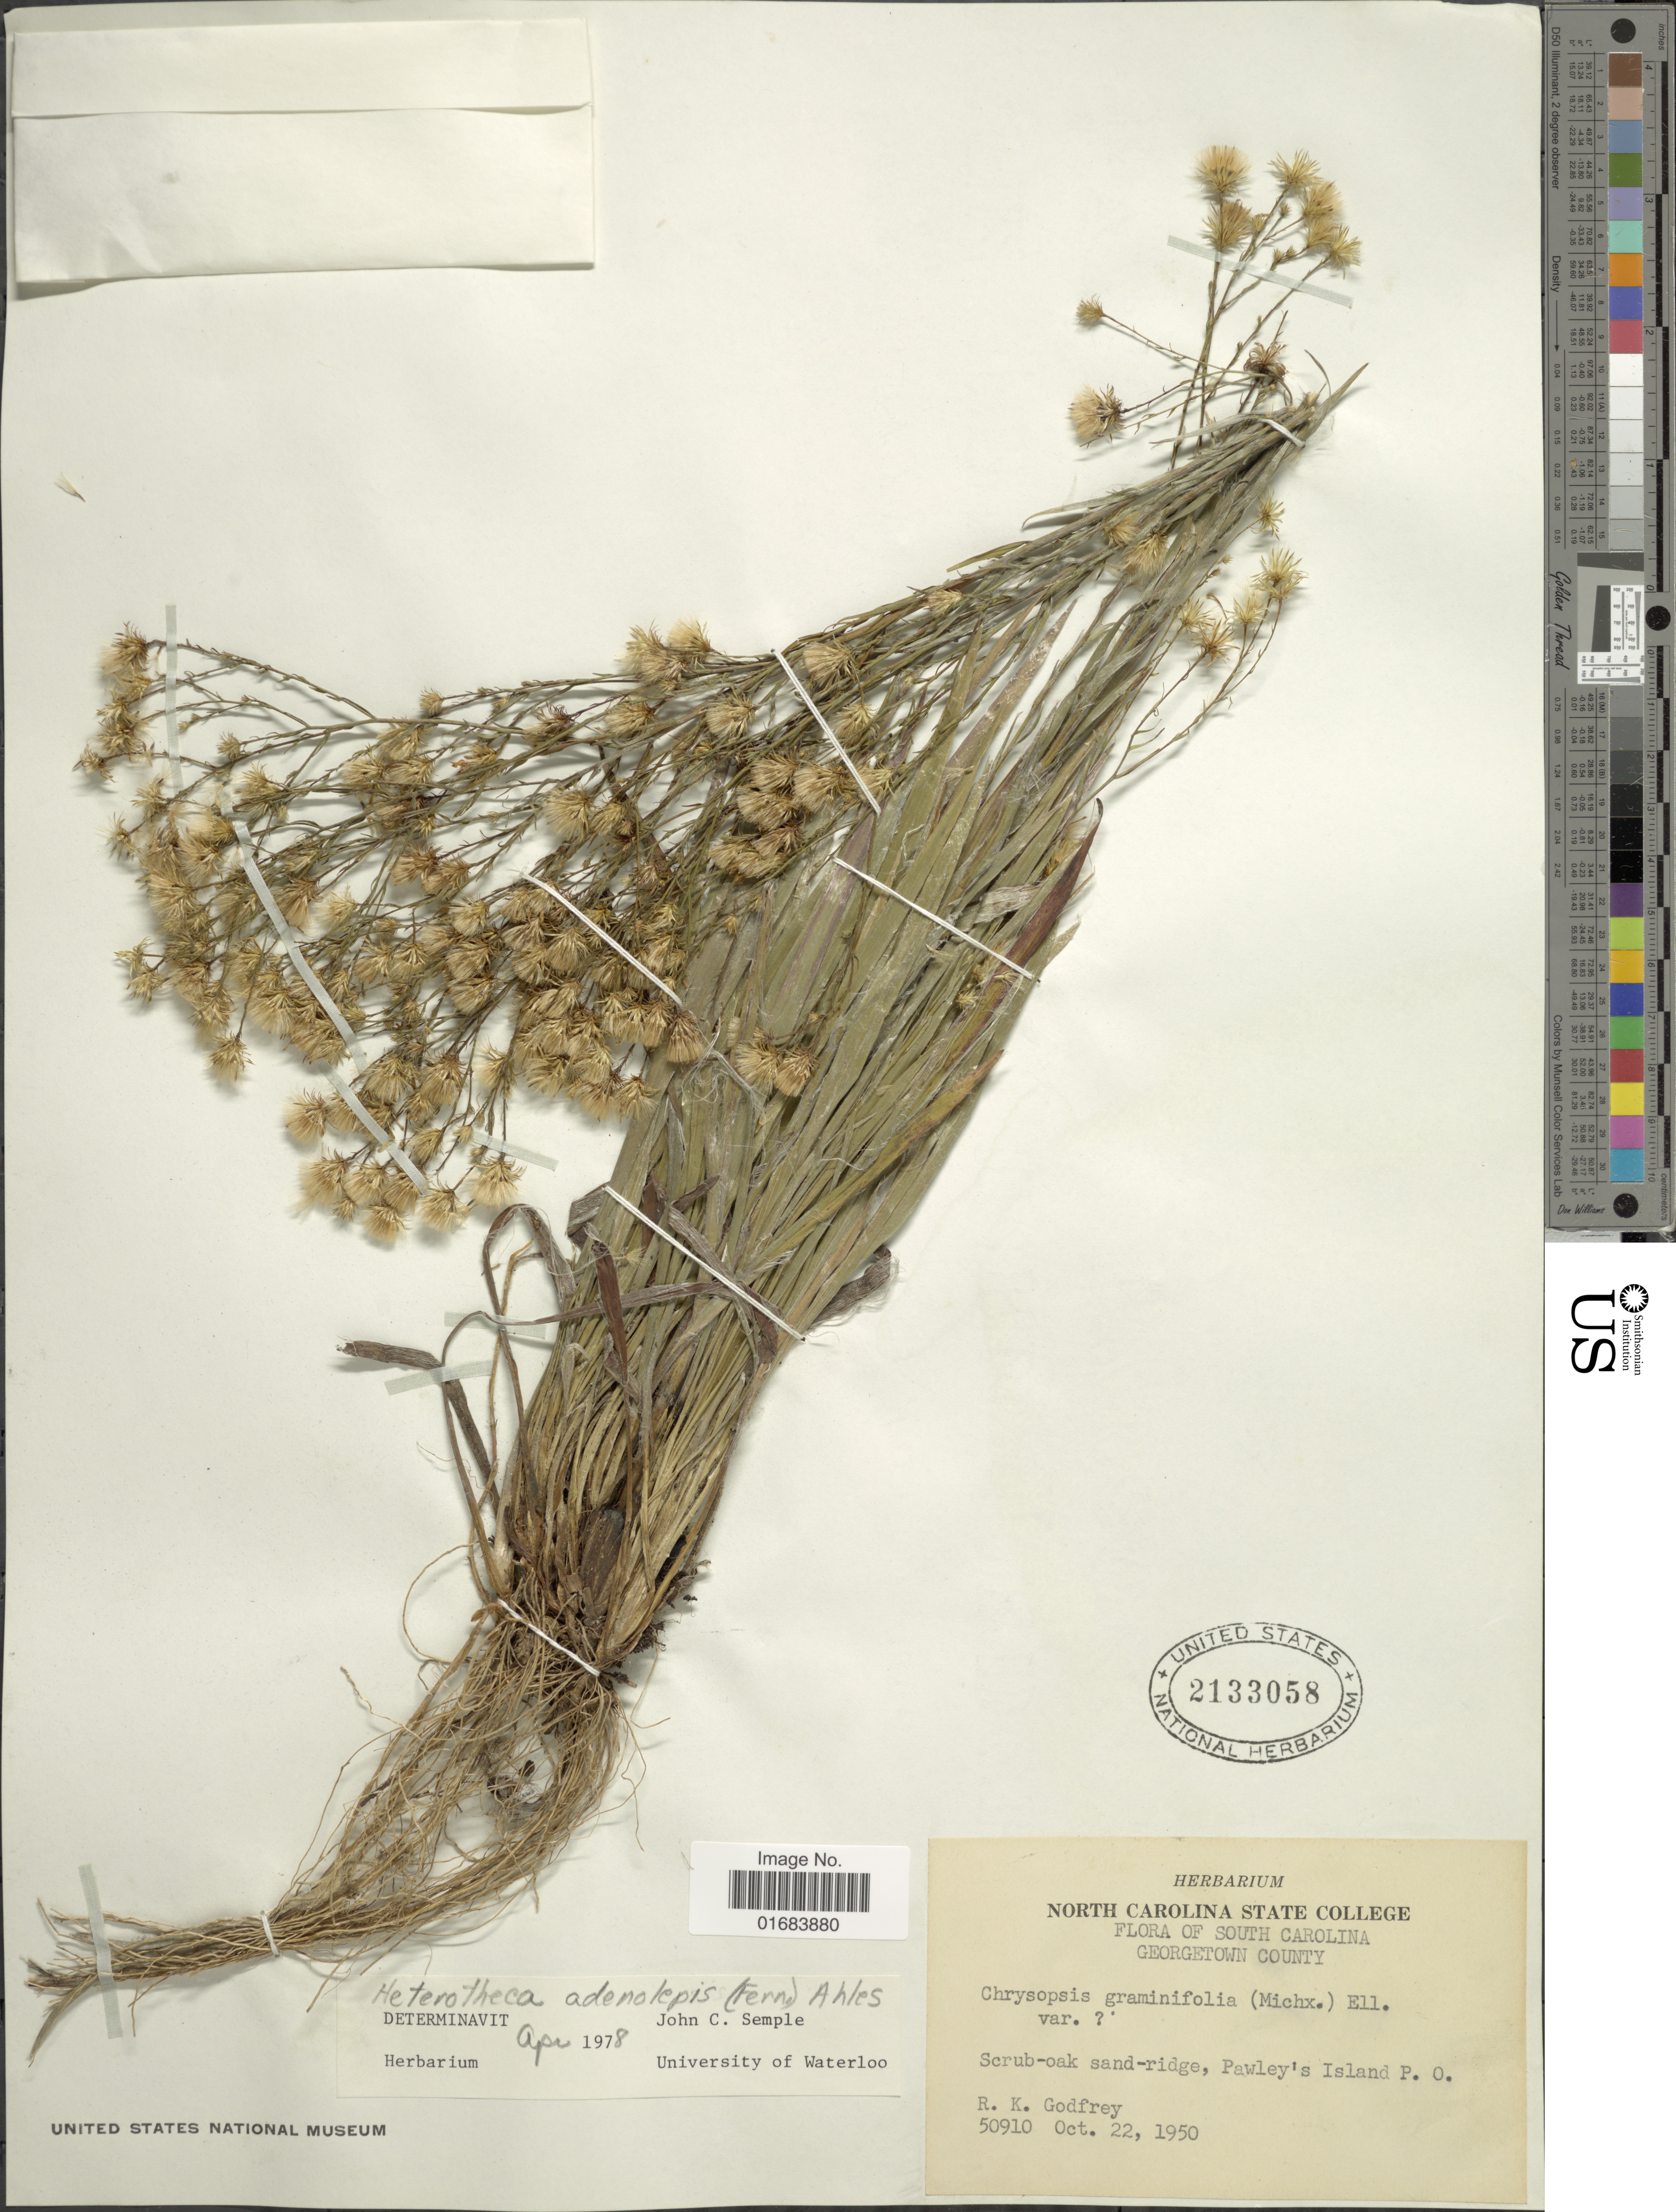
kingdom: Plantae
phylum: Tracheophyta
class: Magnoliopsida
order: Asterales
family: Asteraceae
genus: Pityopsis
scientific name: Pityopsis adenolepis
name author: (Fernald) Semple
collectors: R. K. Godfrey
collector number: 50910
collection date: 1950-10-22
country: United States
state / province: South Carolina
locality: Georgetown County. Pawley's Island. P.O.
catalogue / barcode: US 2133058